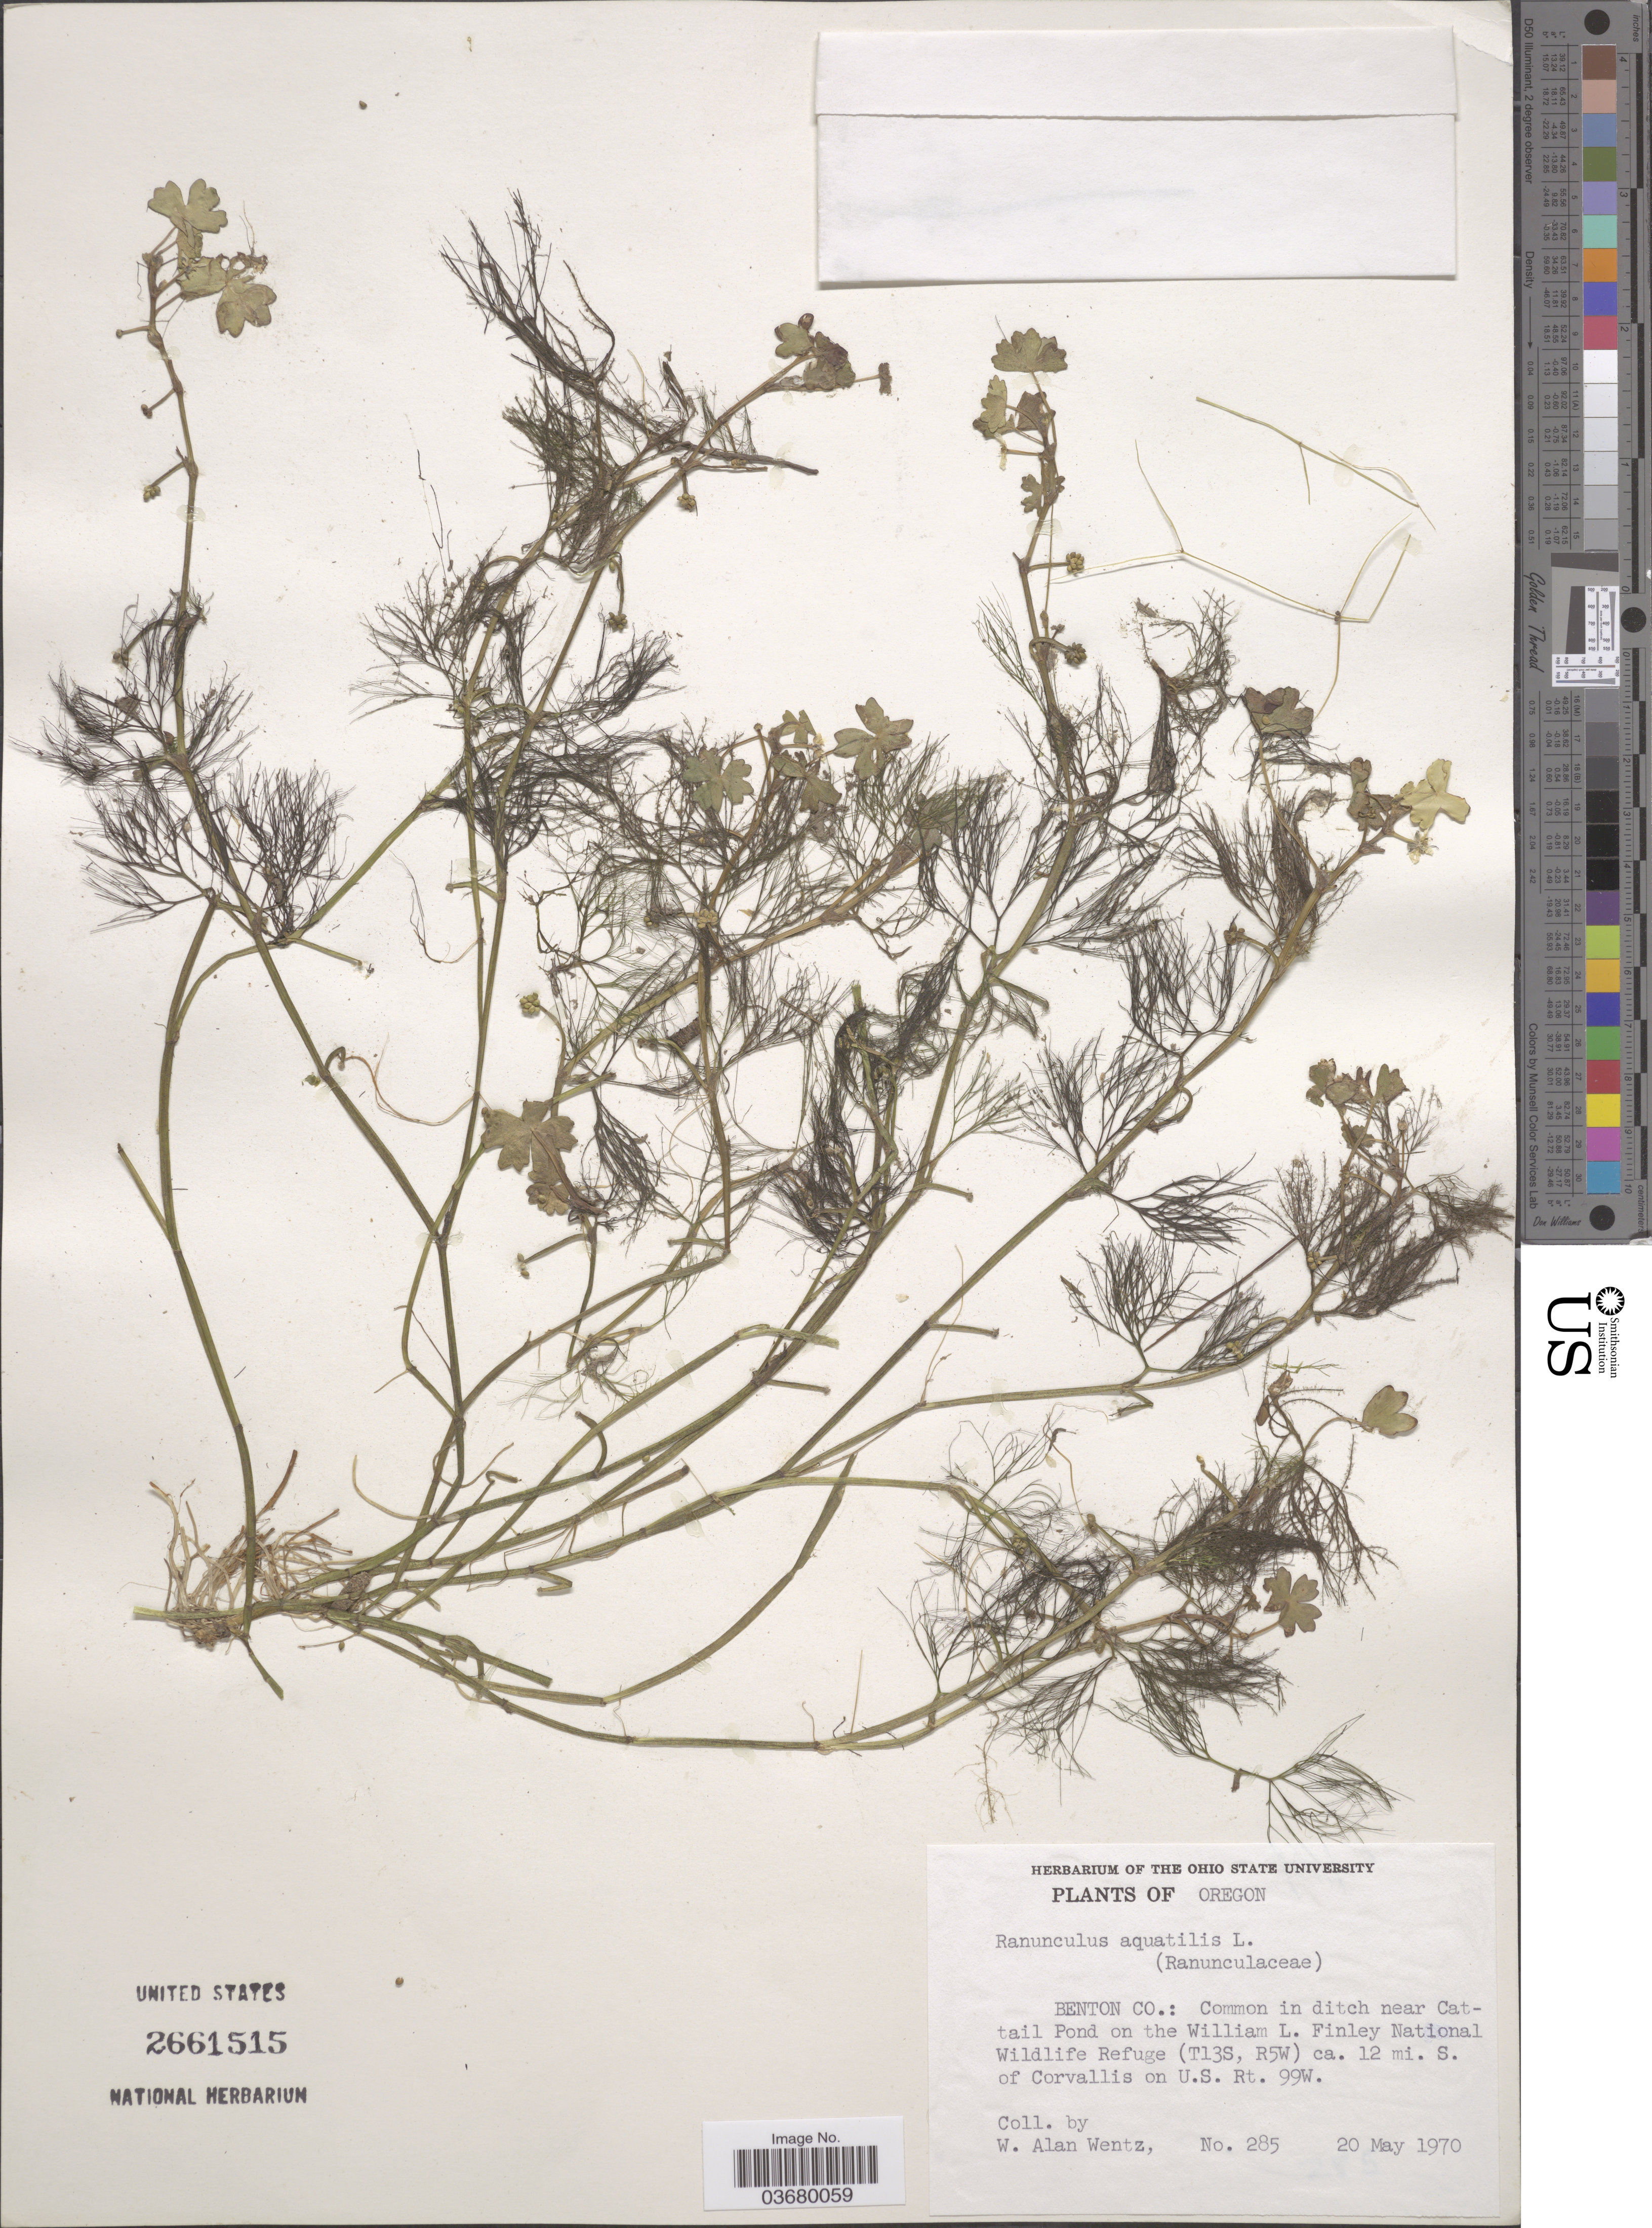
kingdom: Plantae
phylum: Tracheophyta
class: Magnoliopsida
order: Ranunculales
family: Ranunculaceae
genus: Ranunculus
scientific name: Ranunculus mongolicus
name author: (Krylov) Serg.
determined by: Strong, Mark T., (BOT), Smithsonian Institution - National Museum of Natural History (UNITED STATES)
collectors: W. Wentz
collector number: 285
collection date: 1970-05-20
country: United States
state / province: Oregon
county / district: Benton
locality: Benton Co.: Near Cattail Pond on the William L. Finley National Wildlife Refuge (T13S, R5W) ca. 12 mi. S. of Corvallis on U.S. Rt. 99W.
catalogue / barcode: US 2661515